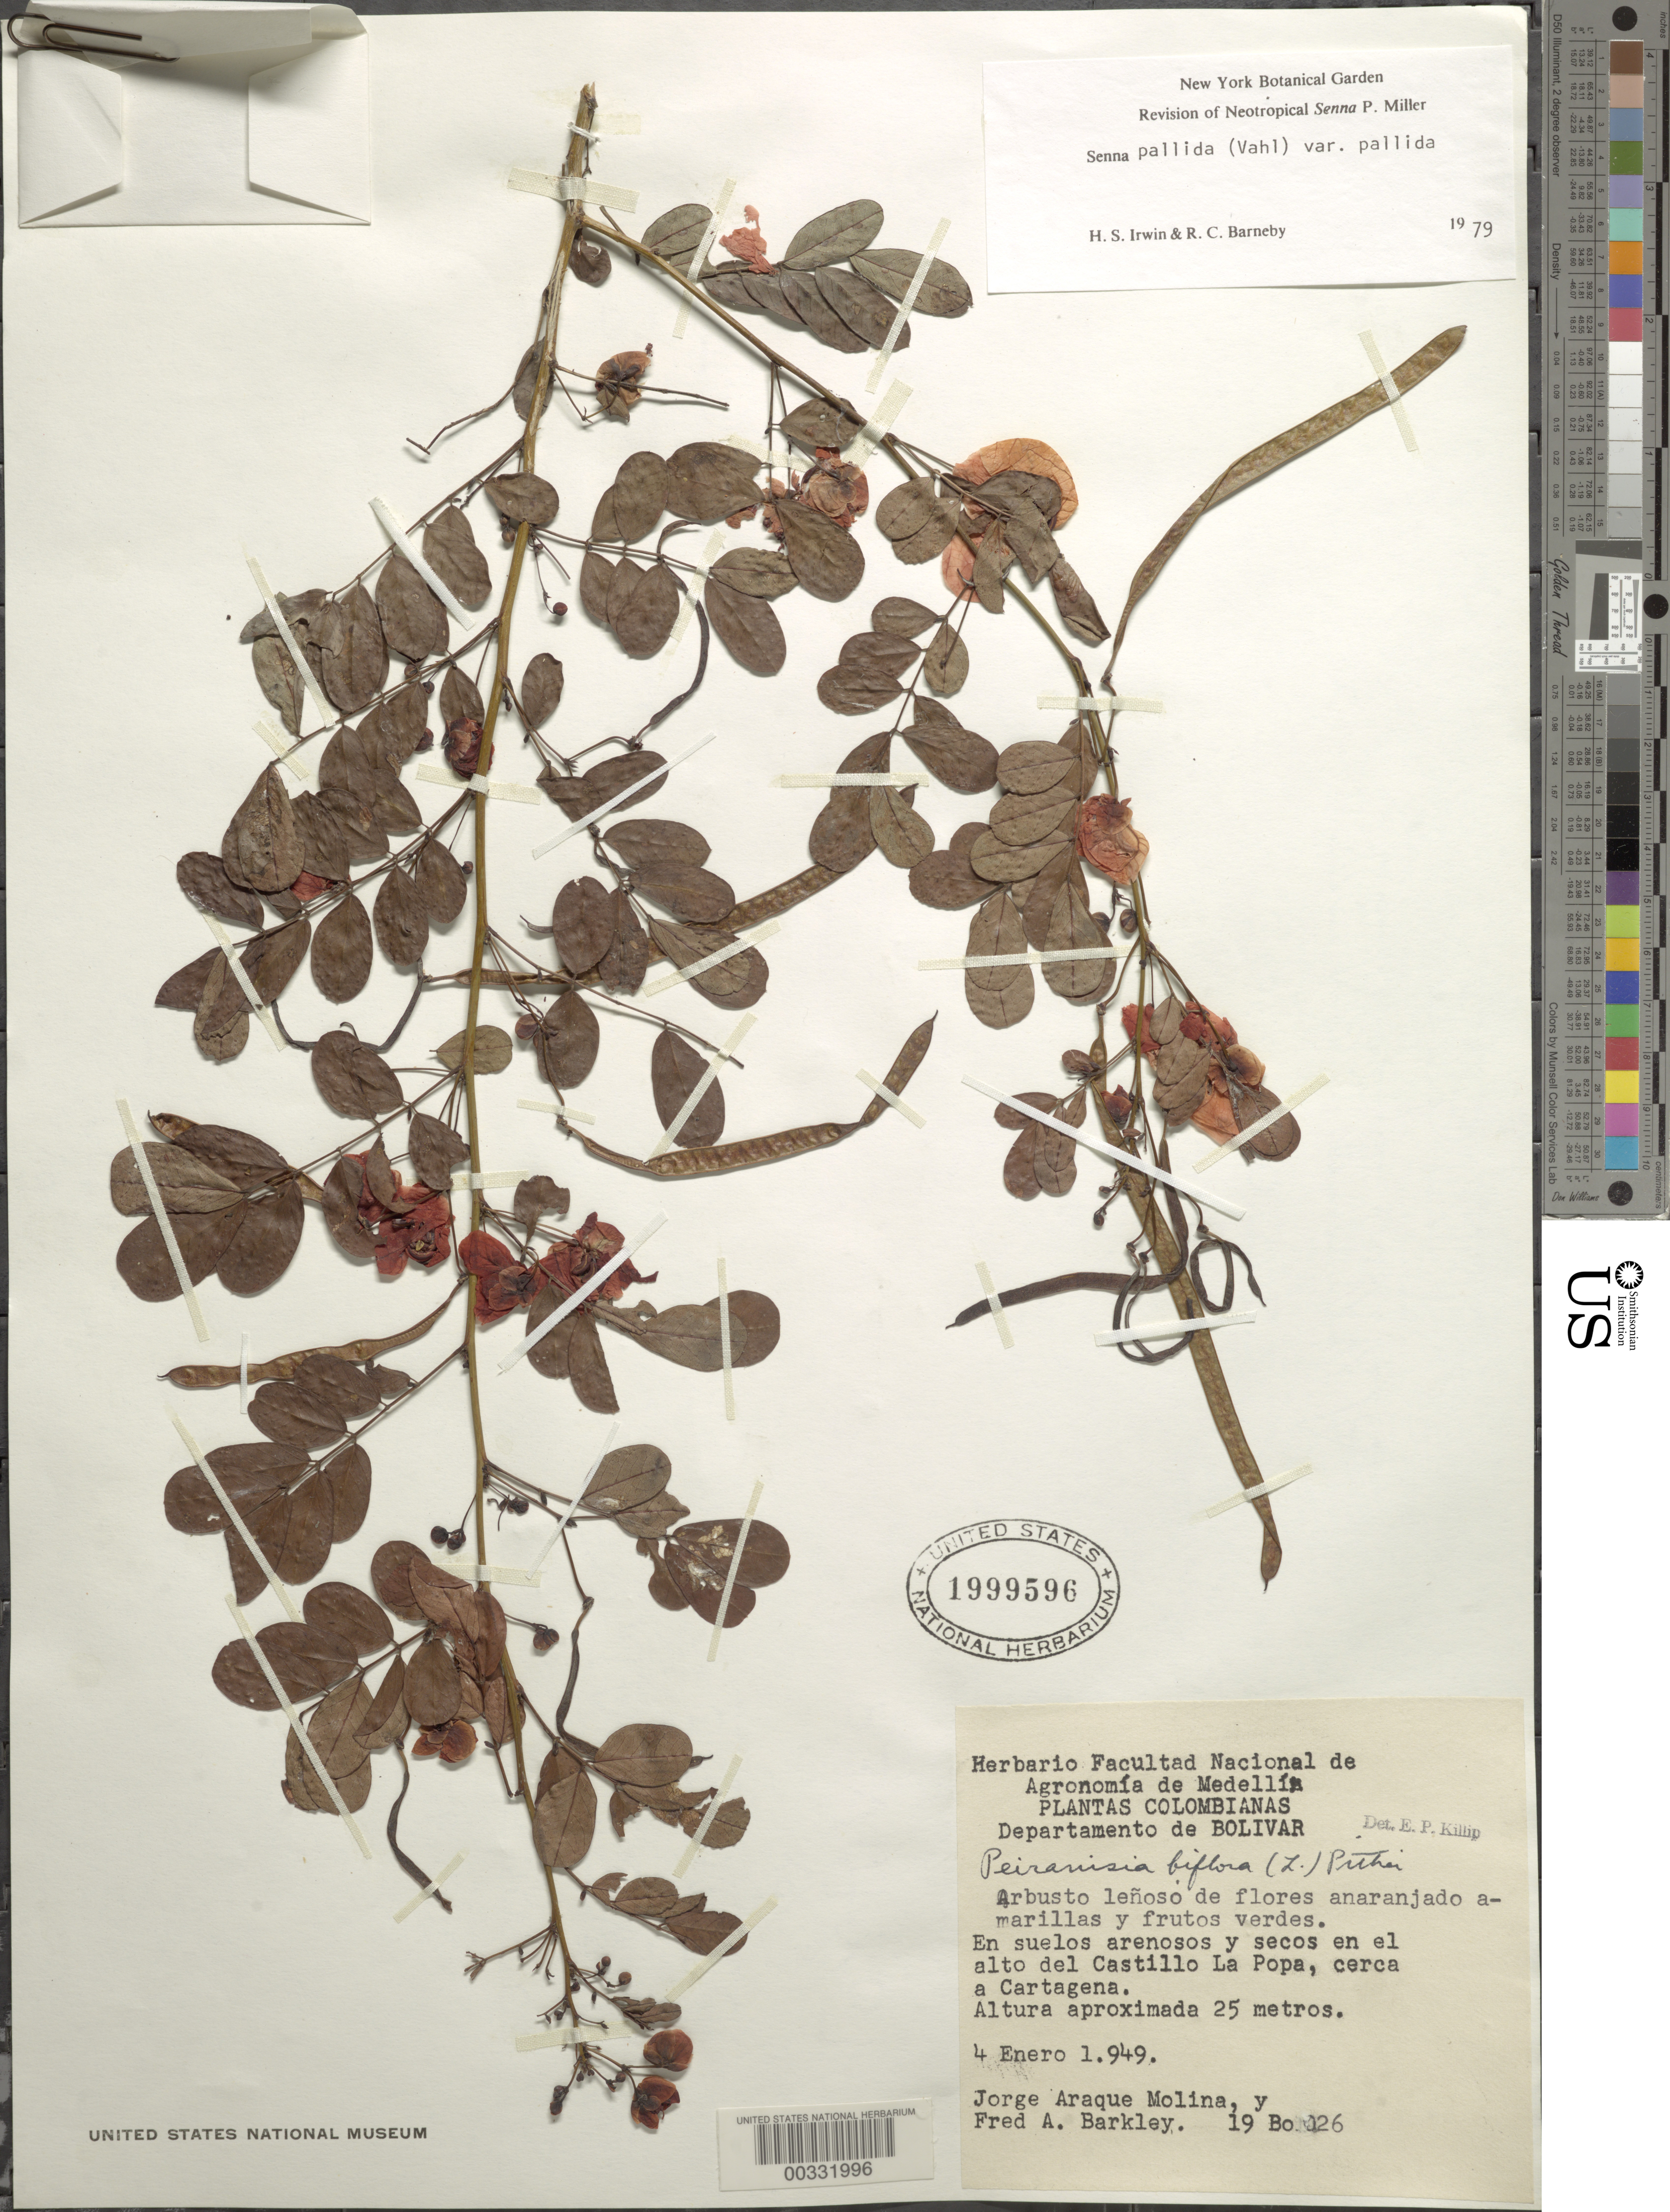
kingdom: Plantae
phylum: Tracheophyta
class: Magnoliopsida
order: Fabales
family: Fabaceae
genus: Senna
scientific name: Senna pallida var. pallida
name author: (Vahl) H.S. Irwin & Barneby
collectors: J. Araque Molina & F. A. Barkley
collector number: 19bo026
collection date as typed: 04 Jan 1949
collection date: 1949-01-04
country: Colombia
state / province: Bolívar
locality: Castillo la Popa, Cerca a Cartagena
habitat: En suelos arenosos y secos en el alto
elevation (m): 25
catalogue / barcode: US 1999596